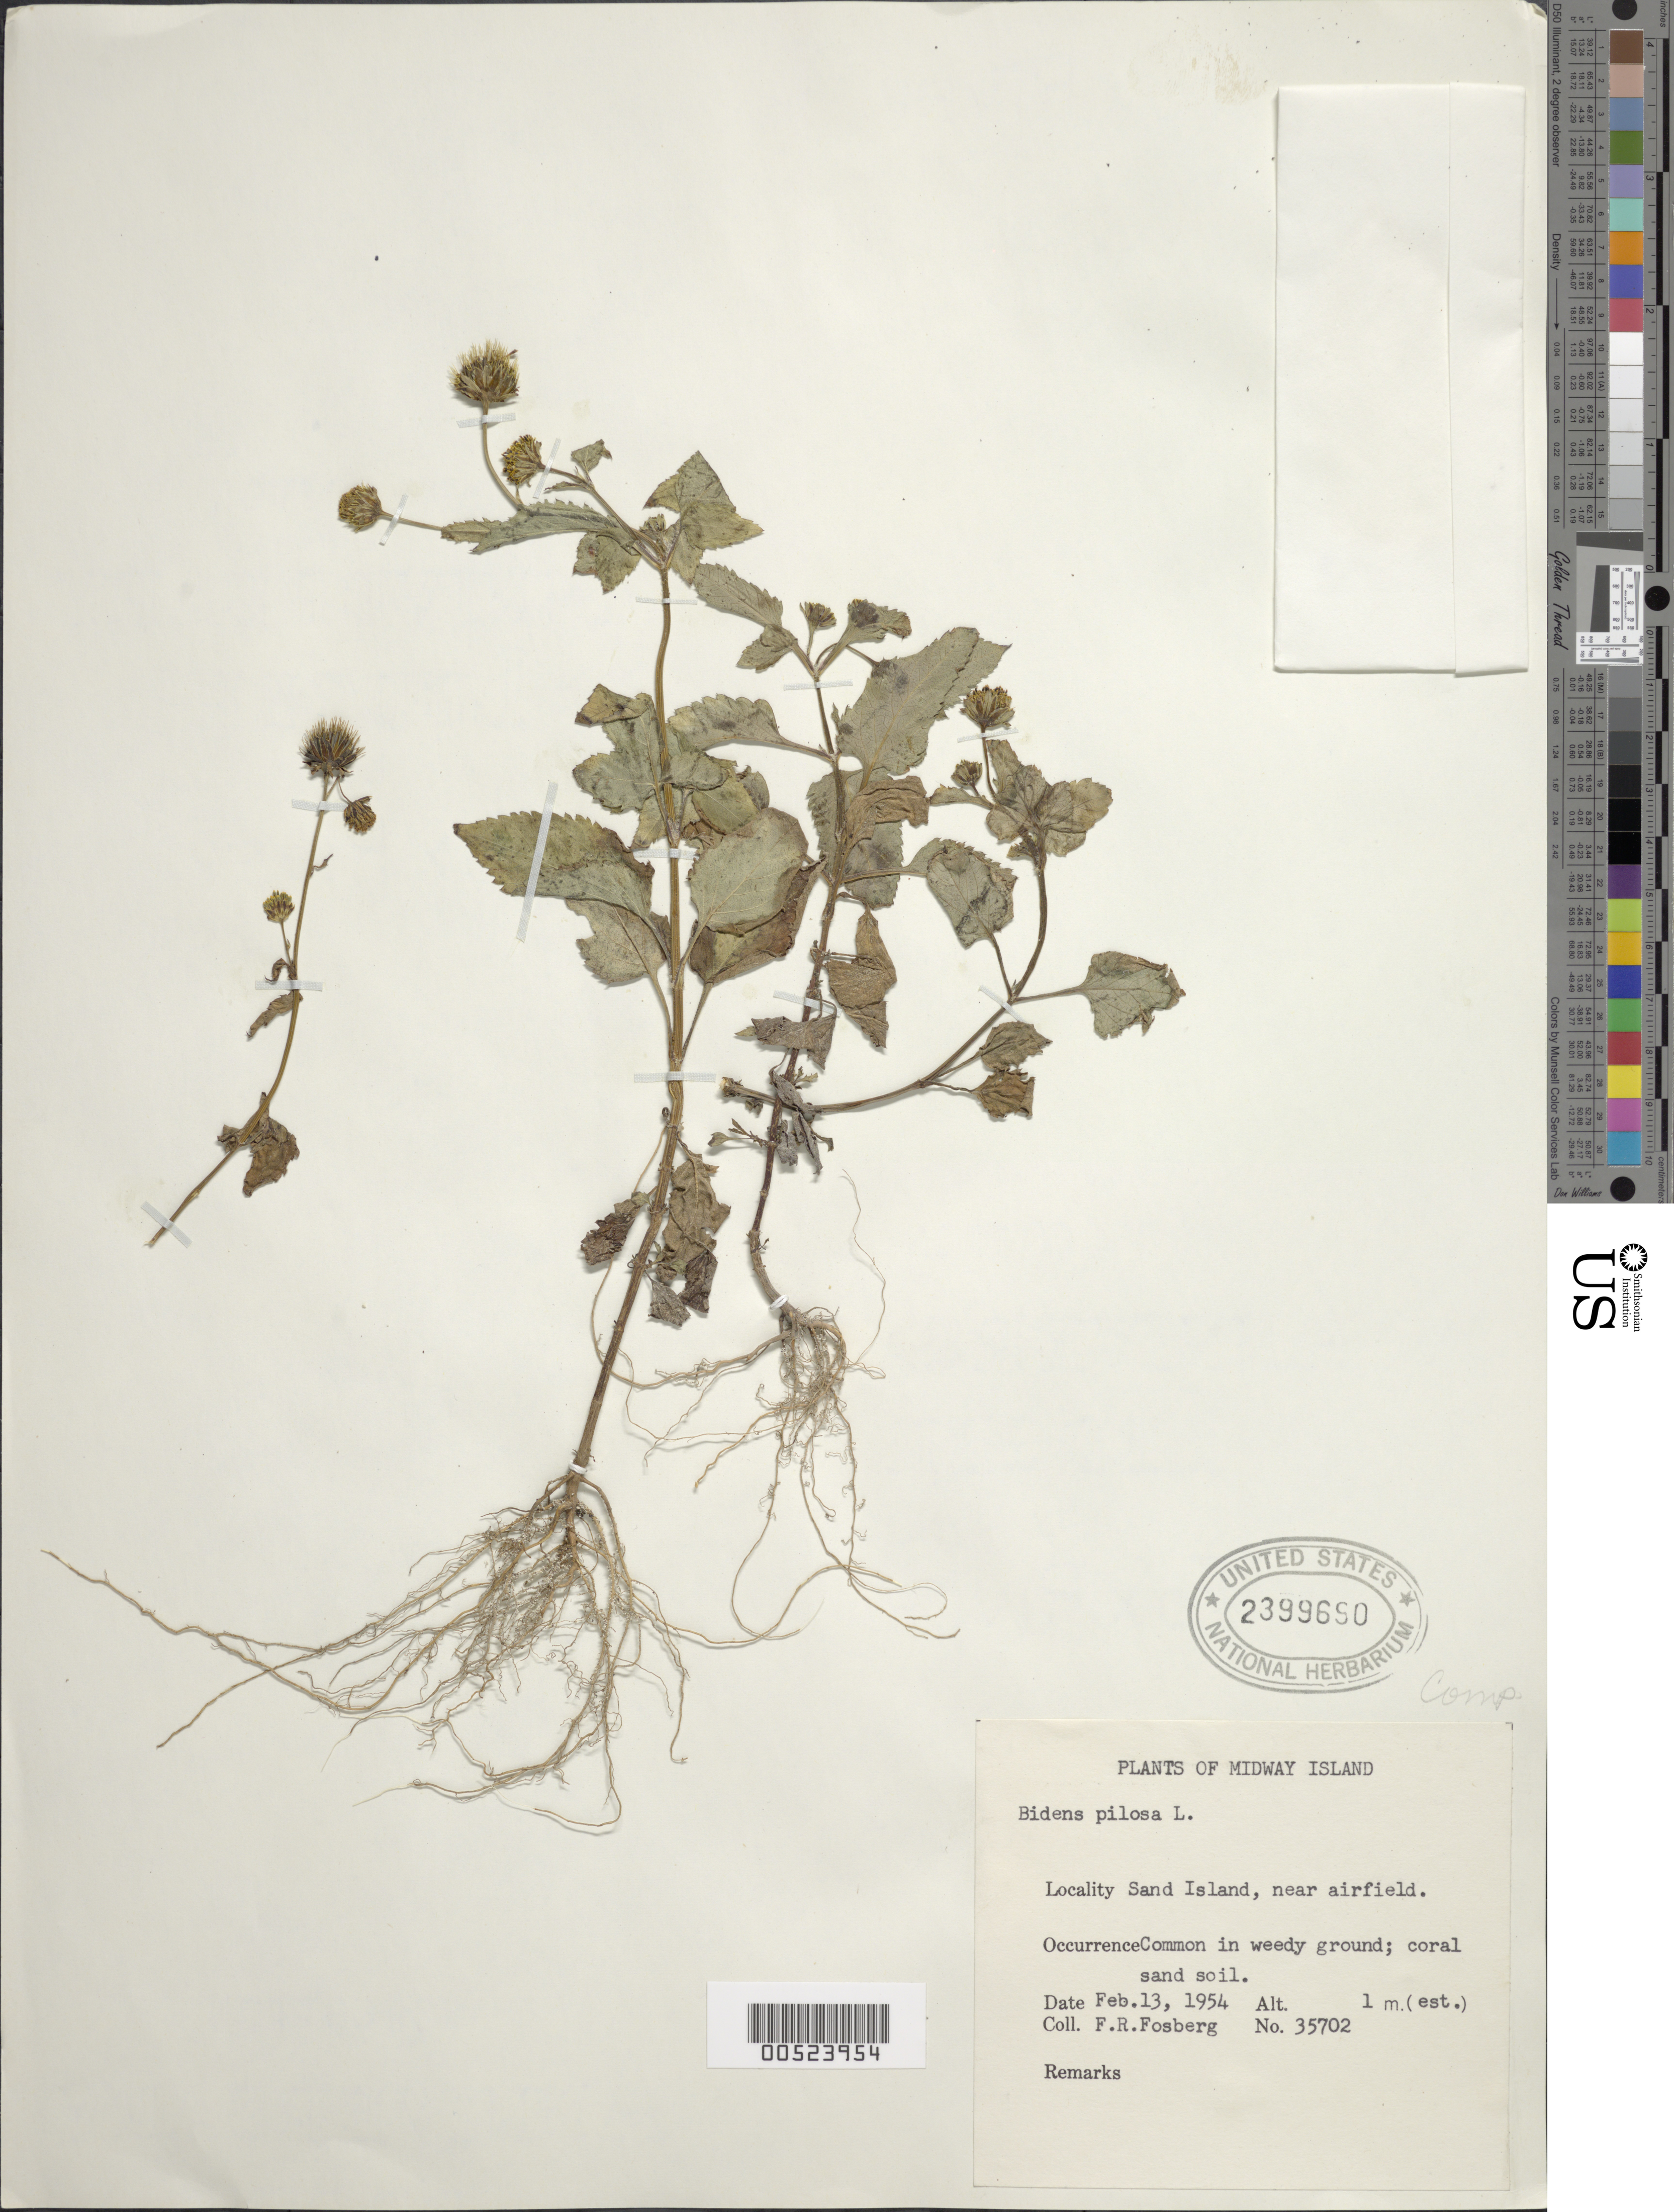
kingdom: Plantae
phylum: Tracheophyta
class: Magnoliopsida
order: Asterales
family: Asteraceae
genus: Bidens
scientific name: Bidens pilosa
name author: L.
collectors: F. R. Fosberg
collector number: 35702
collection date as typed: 13 Feb 1954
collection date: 1954-02-13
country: U.S. Administered Pacific Islands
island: Midway Atoll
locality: Near airfield, Sand Islet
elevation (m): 1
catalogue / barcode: US 2399690